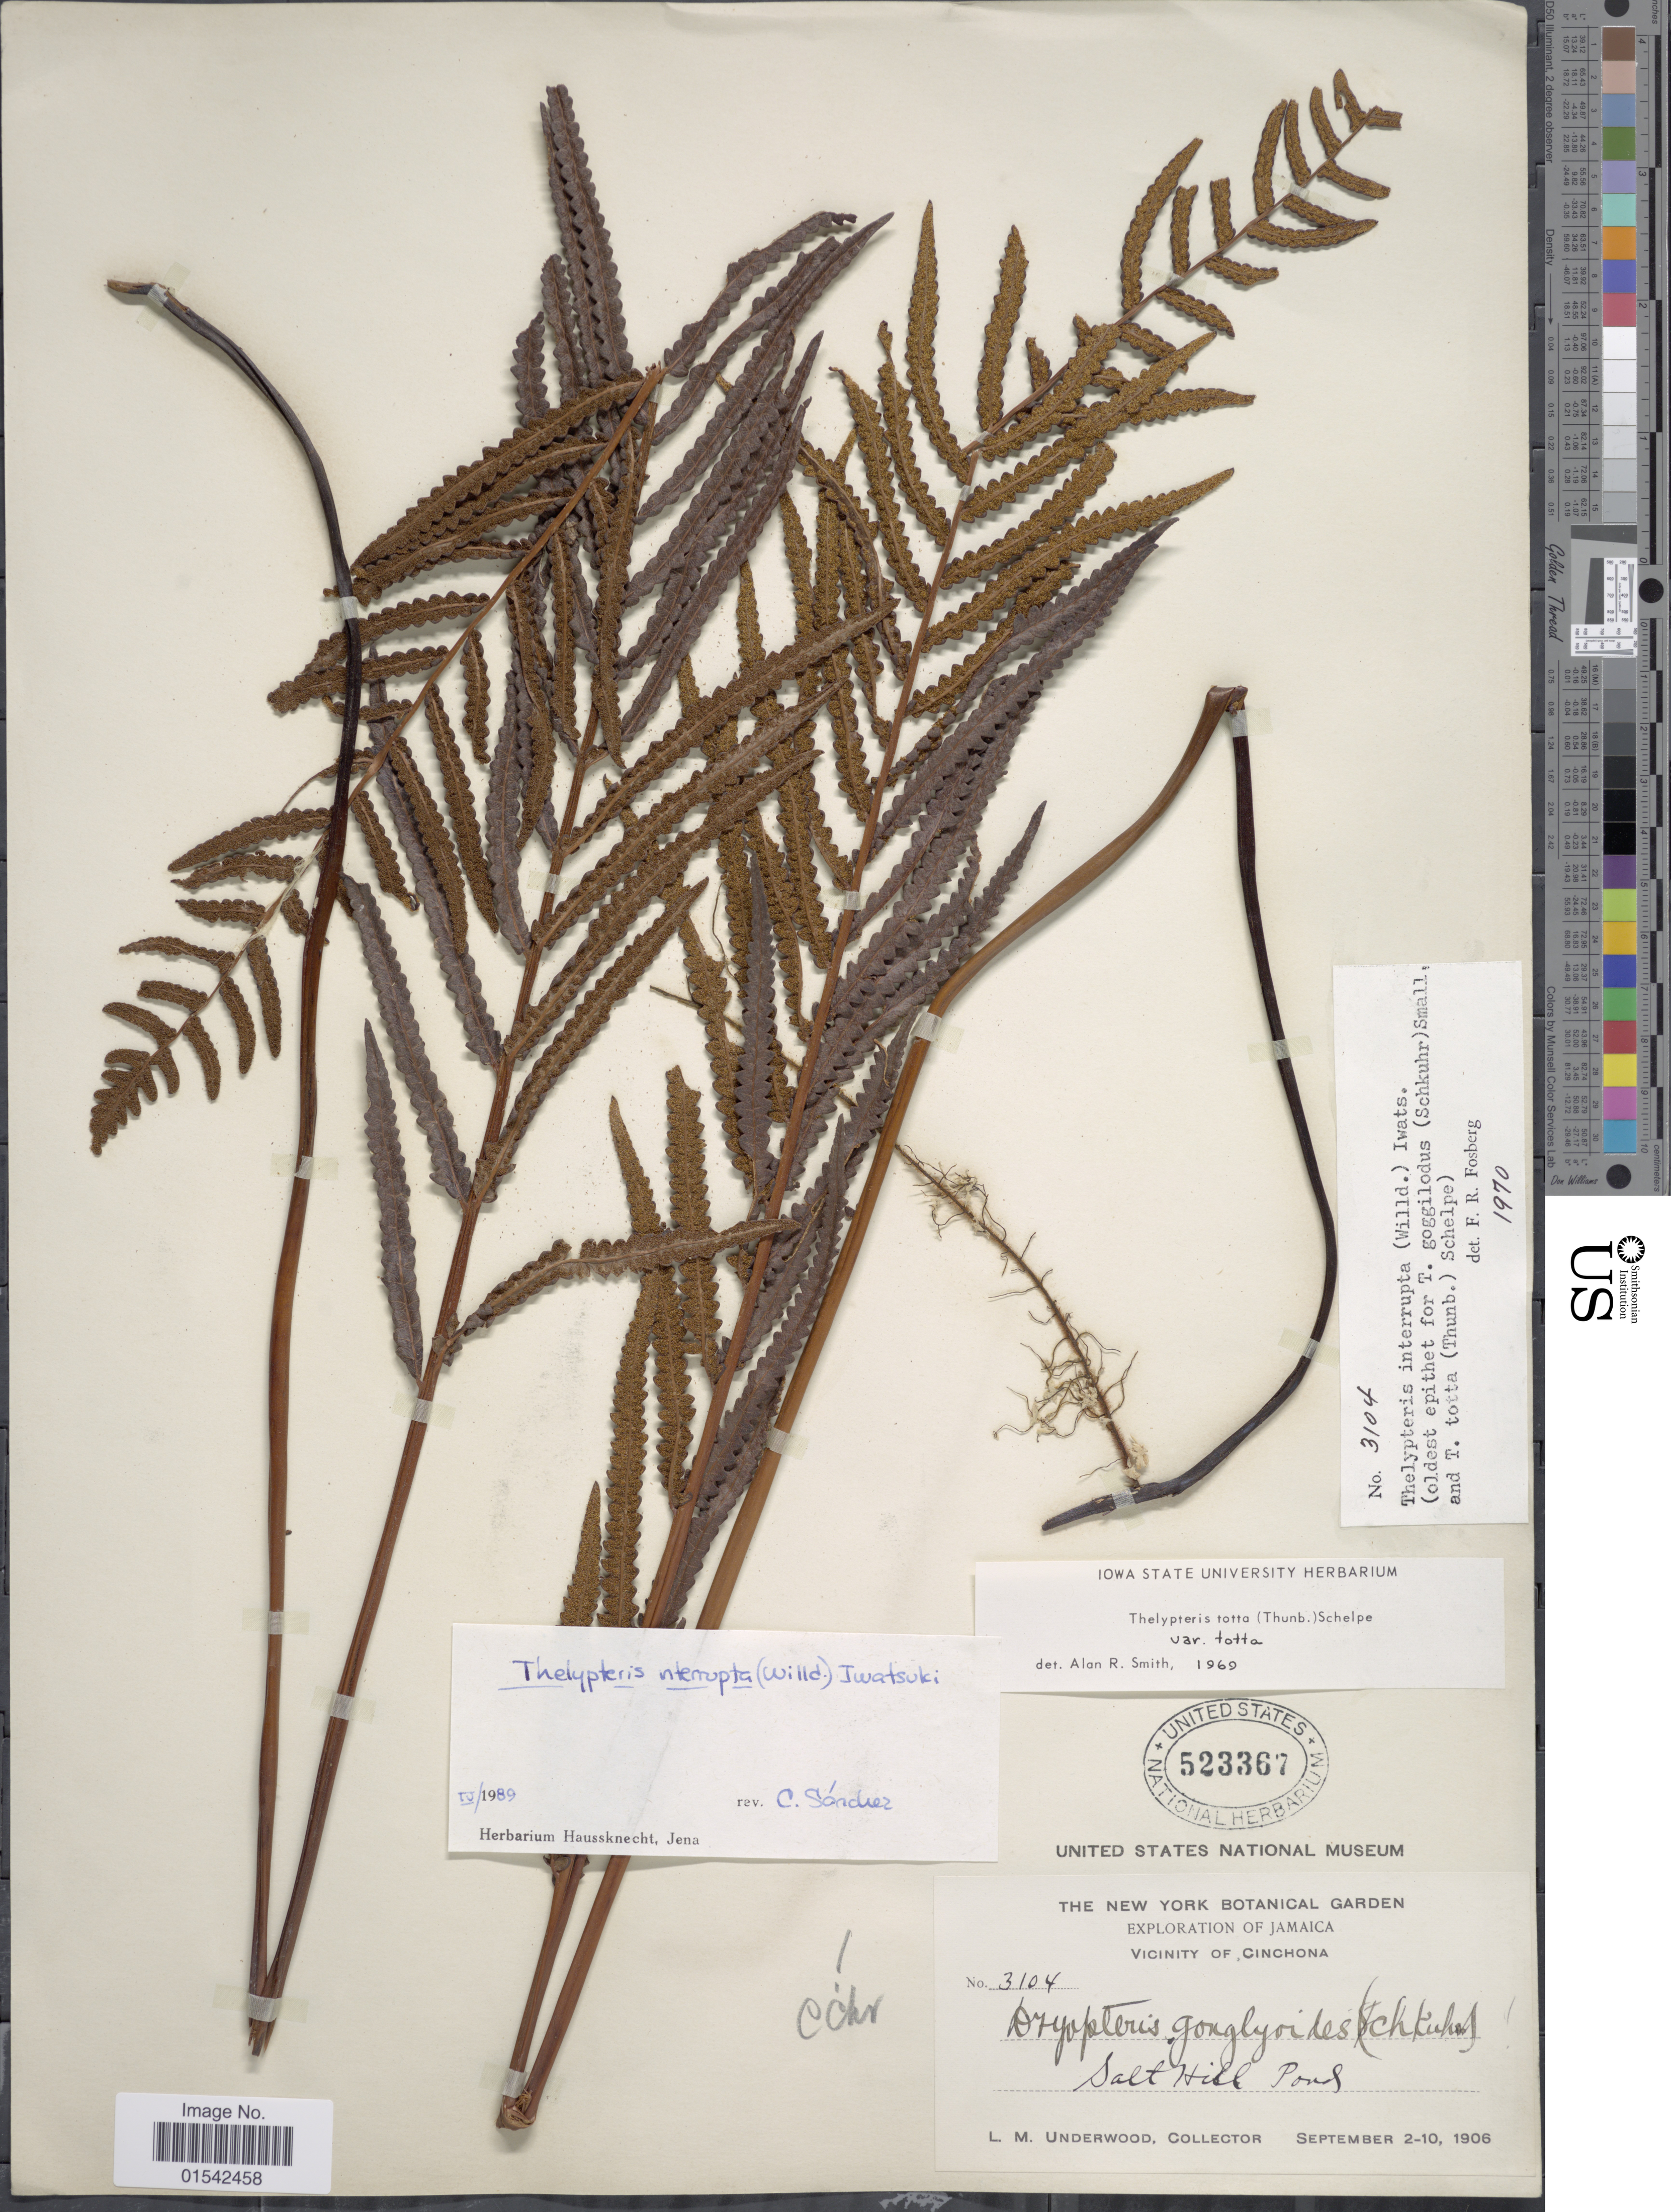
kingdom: Plantae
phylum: Tracheophyta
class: Polypodiopsida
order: Polypodiales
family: Thelypteridaceae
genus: Cyclosorus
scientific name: Cyclosorus interruptus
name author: (Willd.) H. Itô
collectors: L. M. Underwood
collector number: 3104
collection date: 1906-09-02/1906-09-10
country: Jamaica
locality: Vicinity of Cinchona, Salt Hill Pond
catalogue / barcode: US 523367